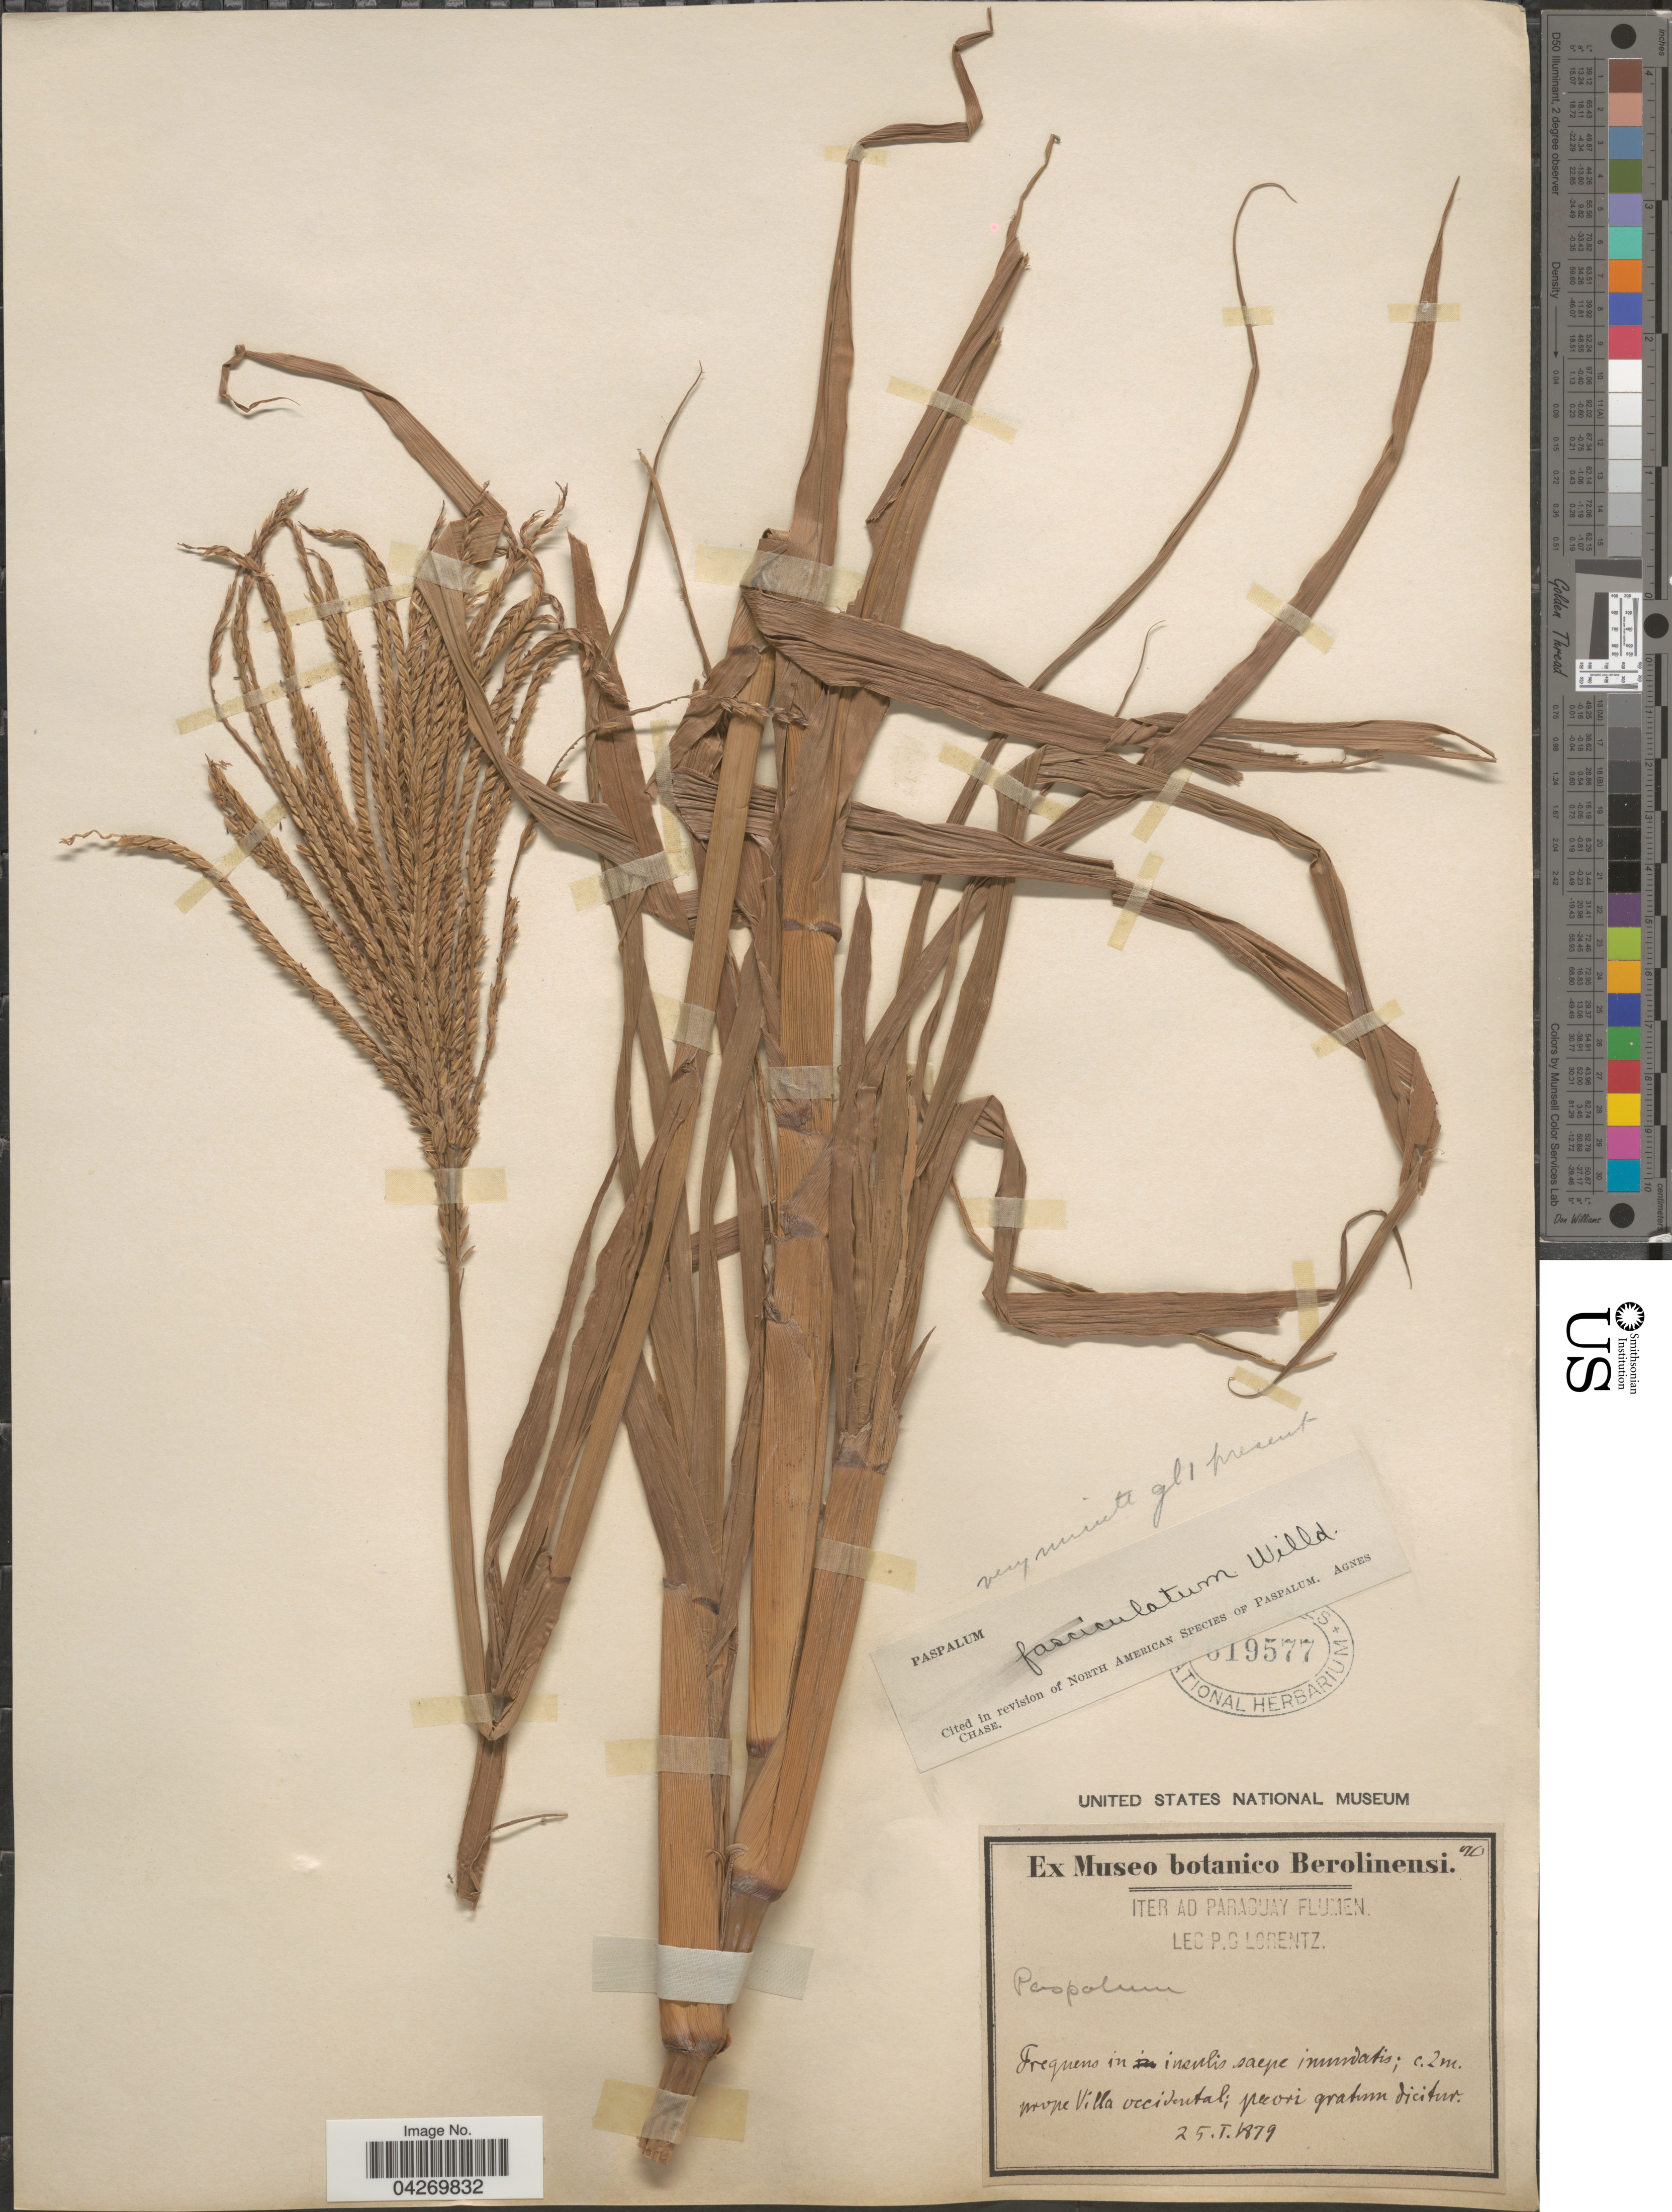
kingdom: Plantae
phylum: Tracheophyta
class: Liliopsida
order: Poales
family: Poaceae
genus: Paspalum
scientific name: Paspalum falcatum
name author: Nees ex Steud.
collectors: P. G. Lorentz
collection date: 1879-01-25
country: Paraguay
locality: Frequens in insulis sape inundatis; c. 2 m. prope Villa occidentale; peori gratum dicitur.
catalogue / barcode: US 619577